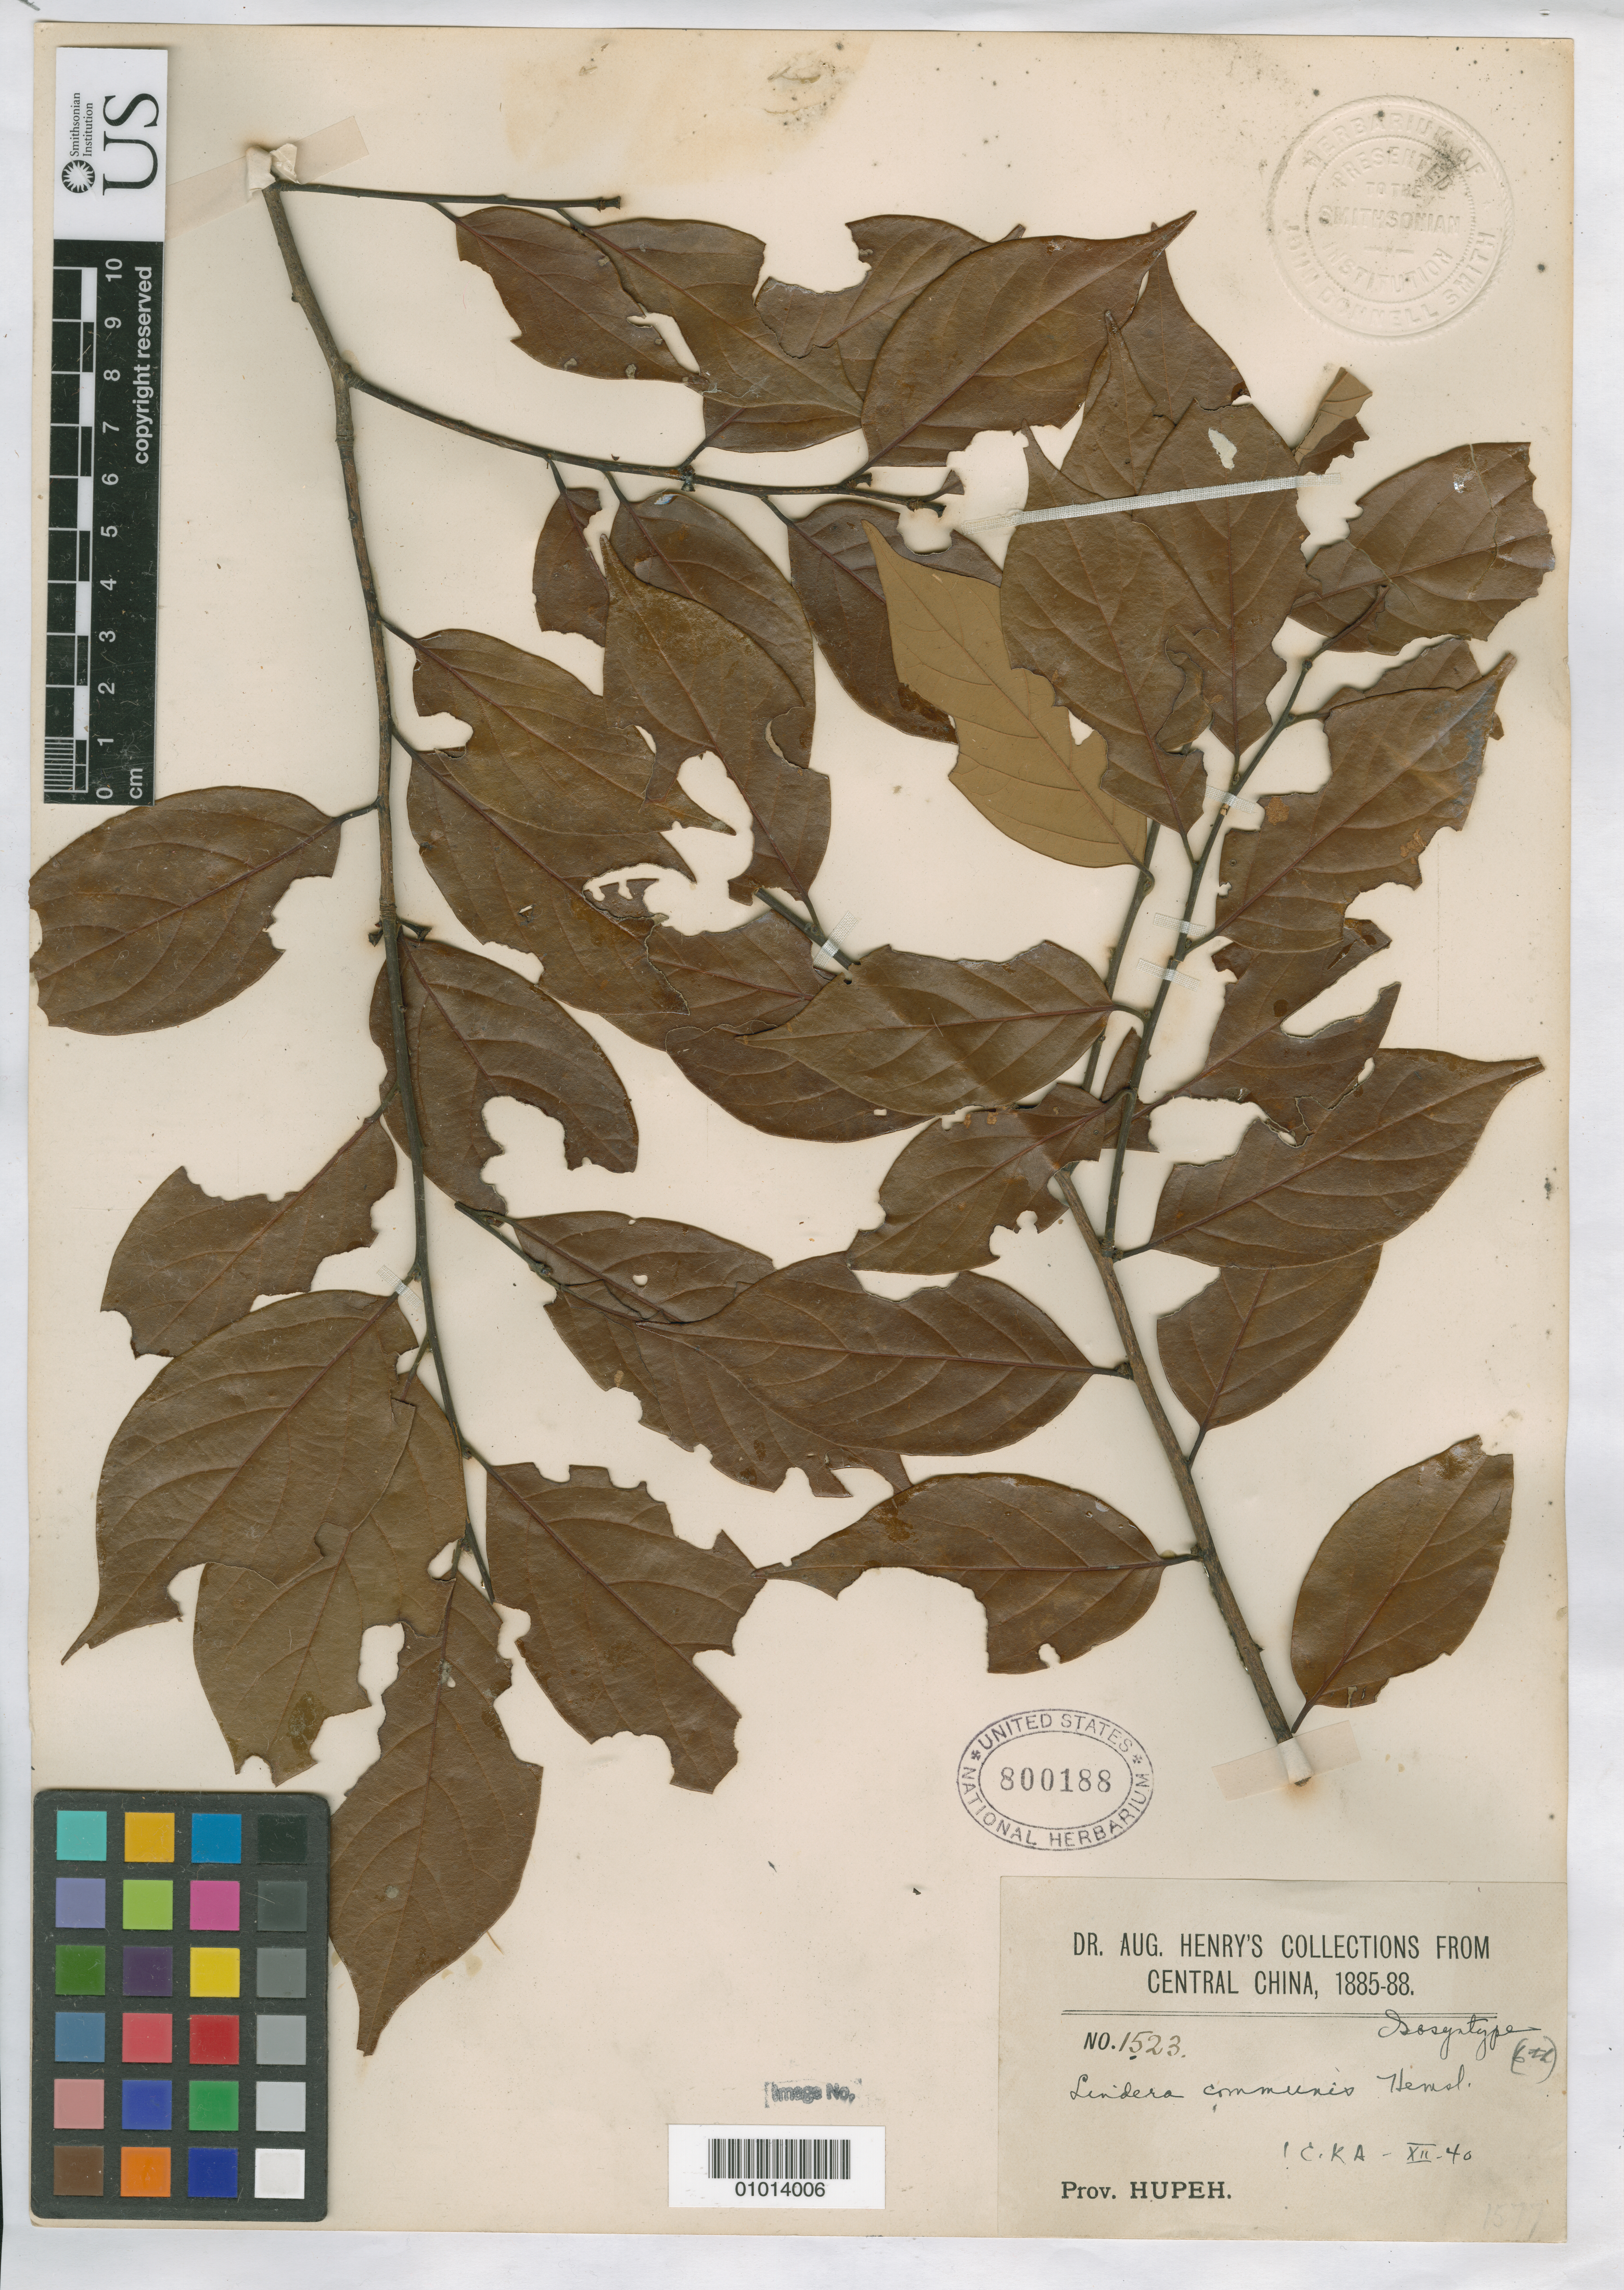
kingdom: Plantae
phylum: Tracheophyta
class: Magnoliopsida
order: Laurales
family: Lauraceae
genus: Lindera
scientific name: Lindera communis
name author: Hemsl.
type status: Isosyntype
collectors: A. Henry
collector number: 1523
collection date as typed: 1885 to 1888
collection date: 1885/1888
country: China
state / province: Hubei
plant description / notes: Specimen ex John Donnell Smith herbarium.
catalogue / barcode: US 800188